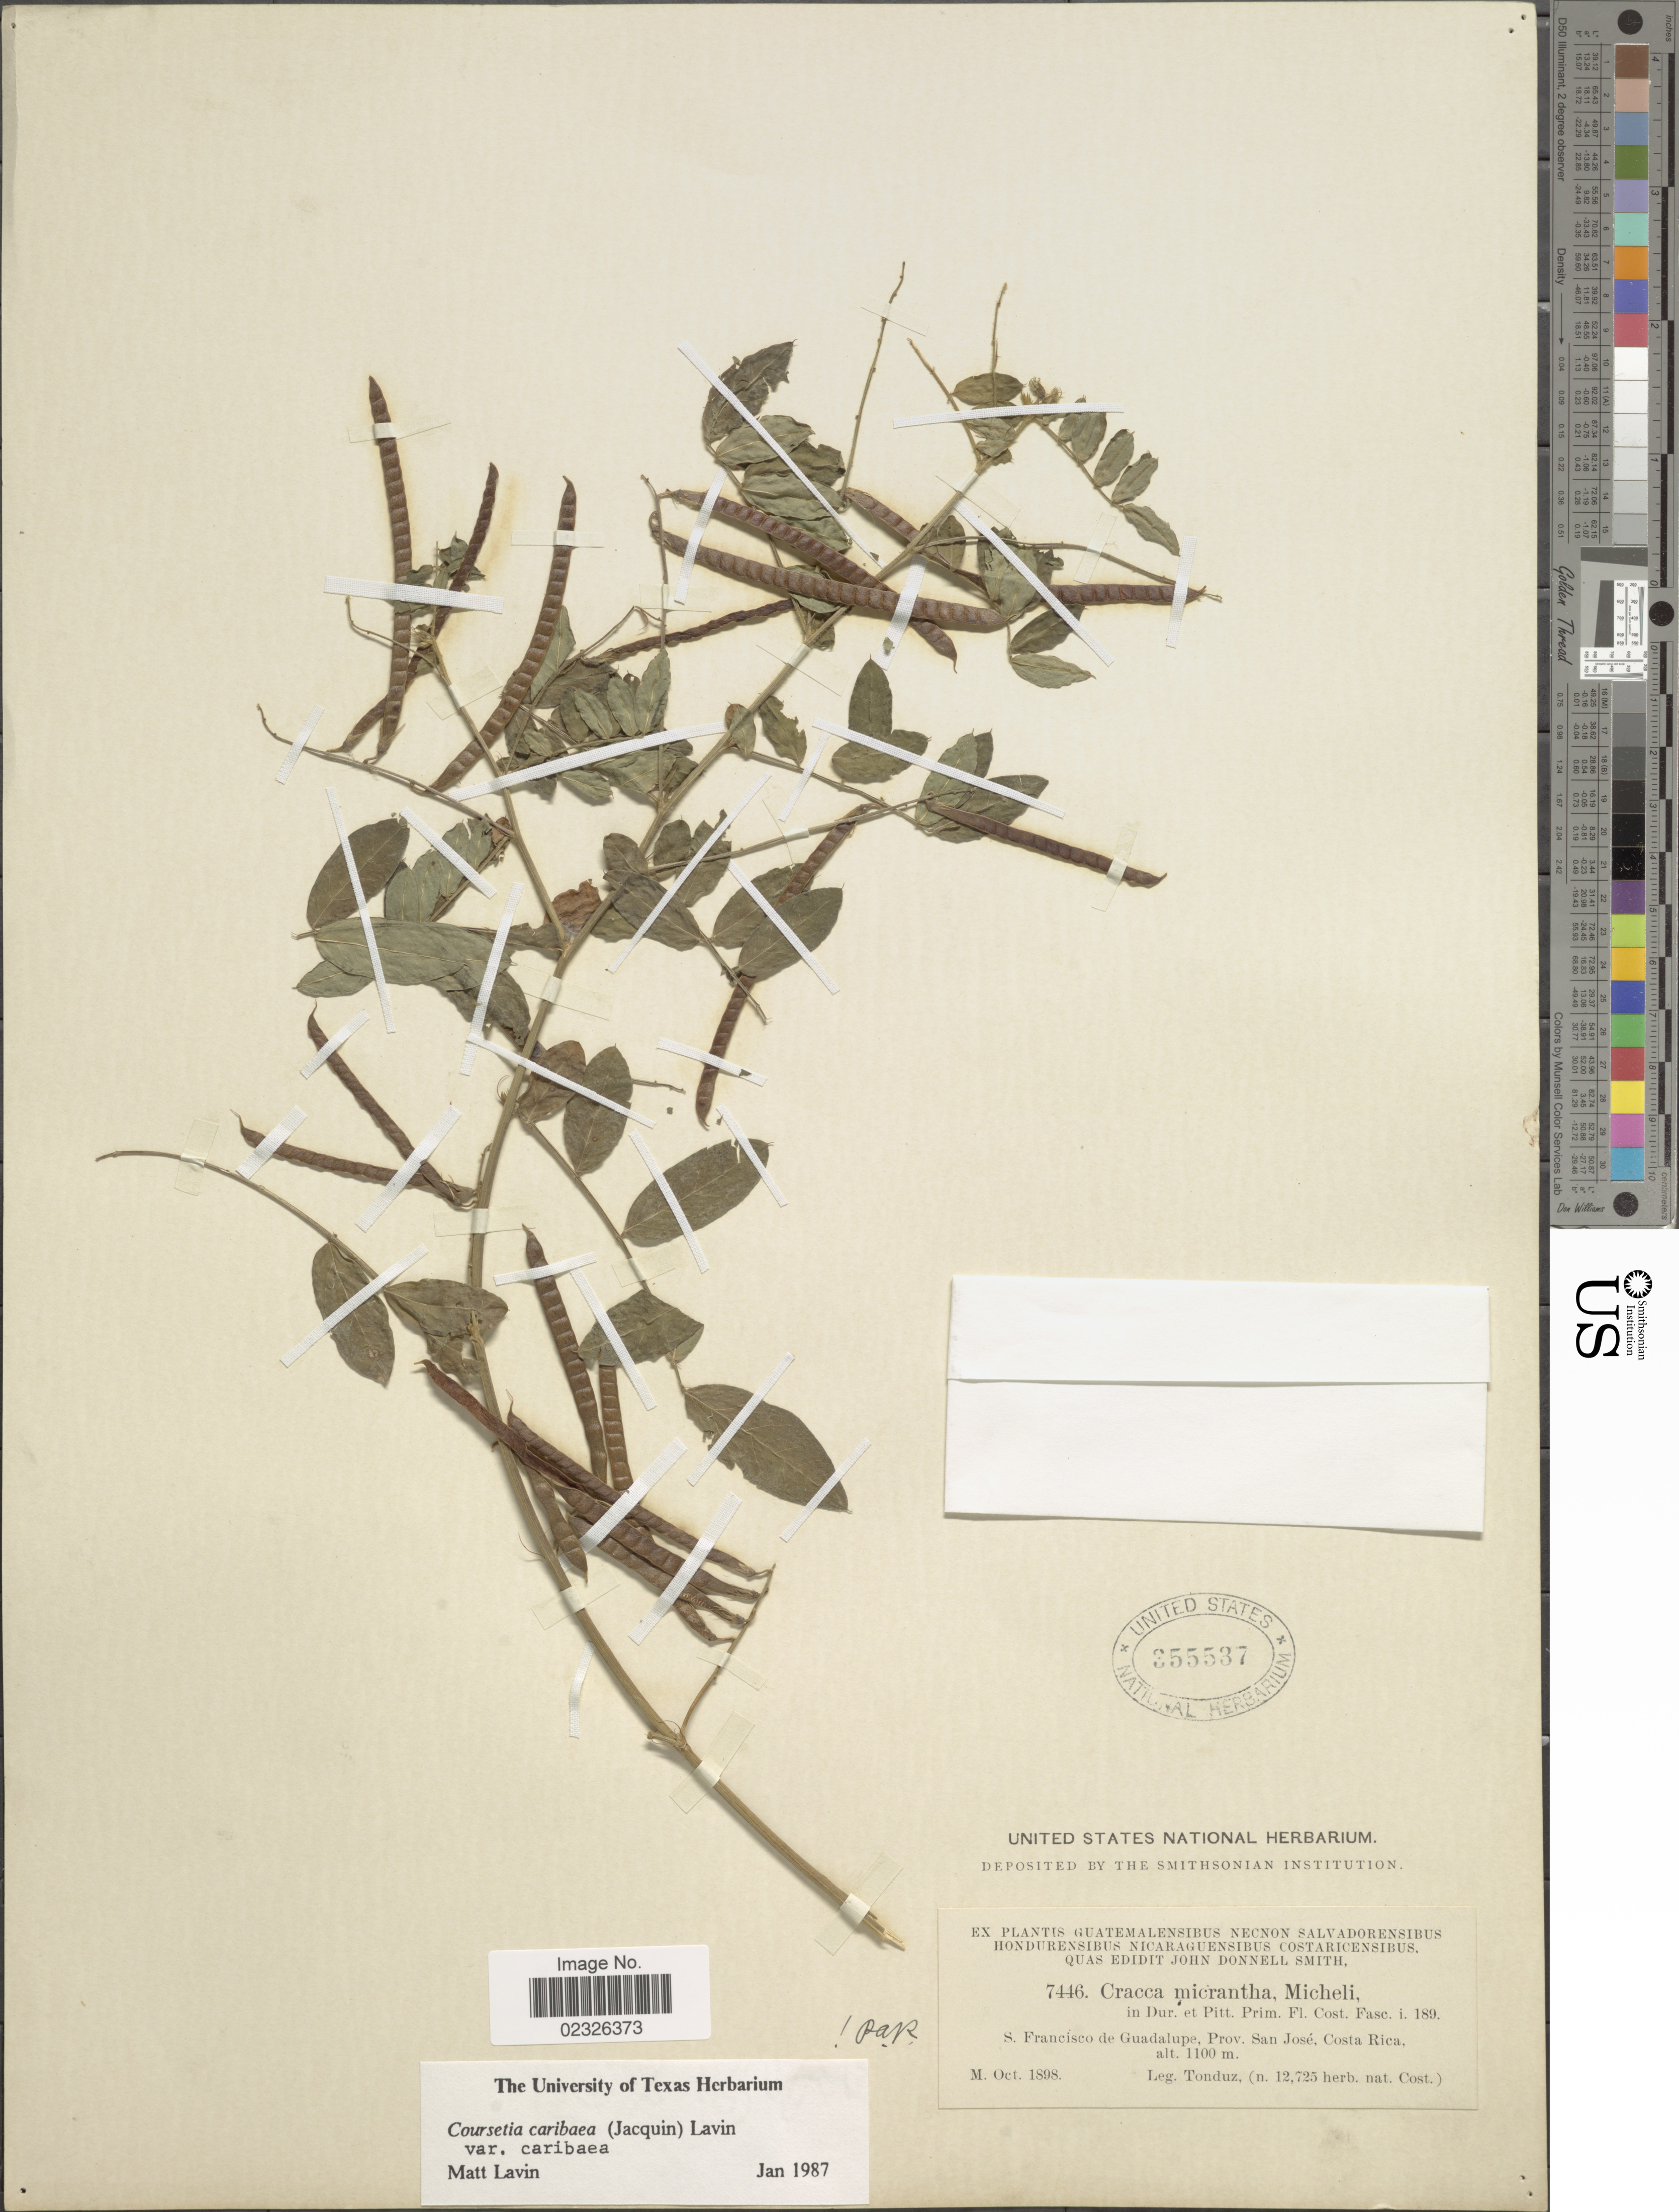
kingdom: Plantae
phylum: Tracheophyta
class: Magnoliopsida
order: Fabales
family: Fabaceae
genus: Coursetia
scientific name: Coursetia caribaea var. caribaea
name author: (Jacq.) Lavin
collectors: A. Tonduz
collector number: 7446/12725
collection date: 1898-10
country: Costa Rica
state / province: San José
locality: S. Francisco de Guadalupe, Prov. San Jose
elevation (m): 1100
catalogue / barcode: US 355537